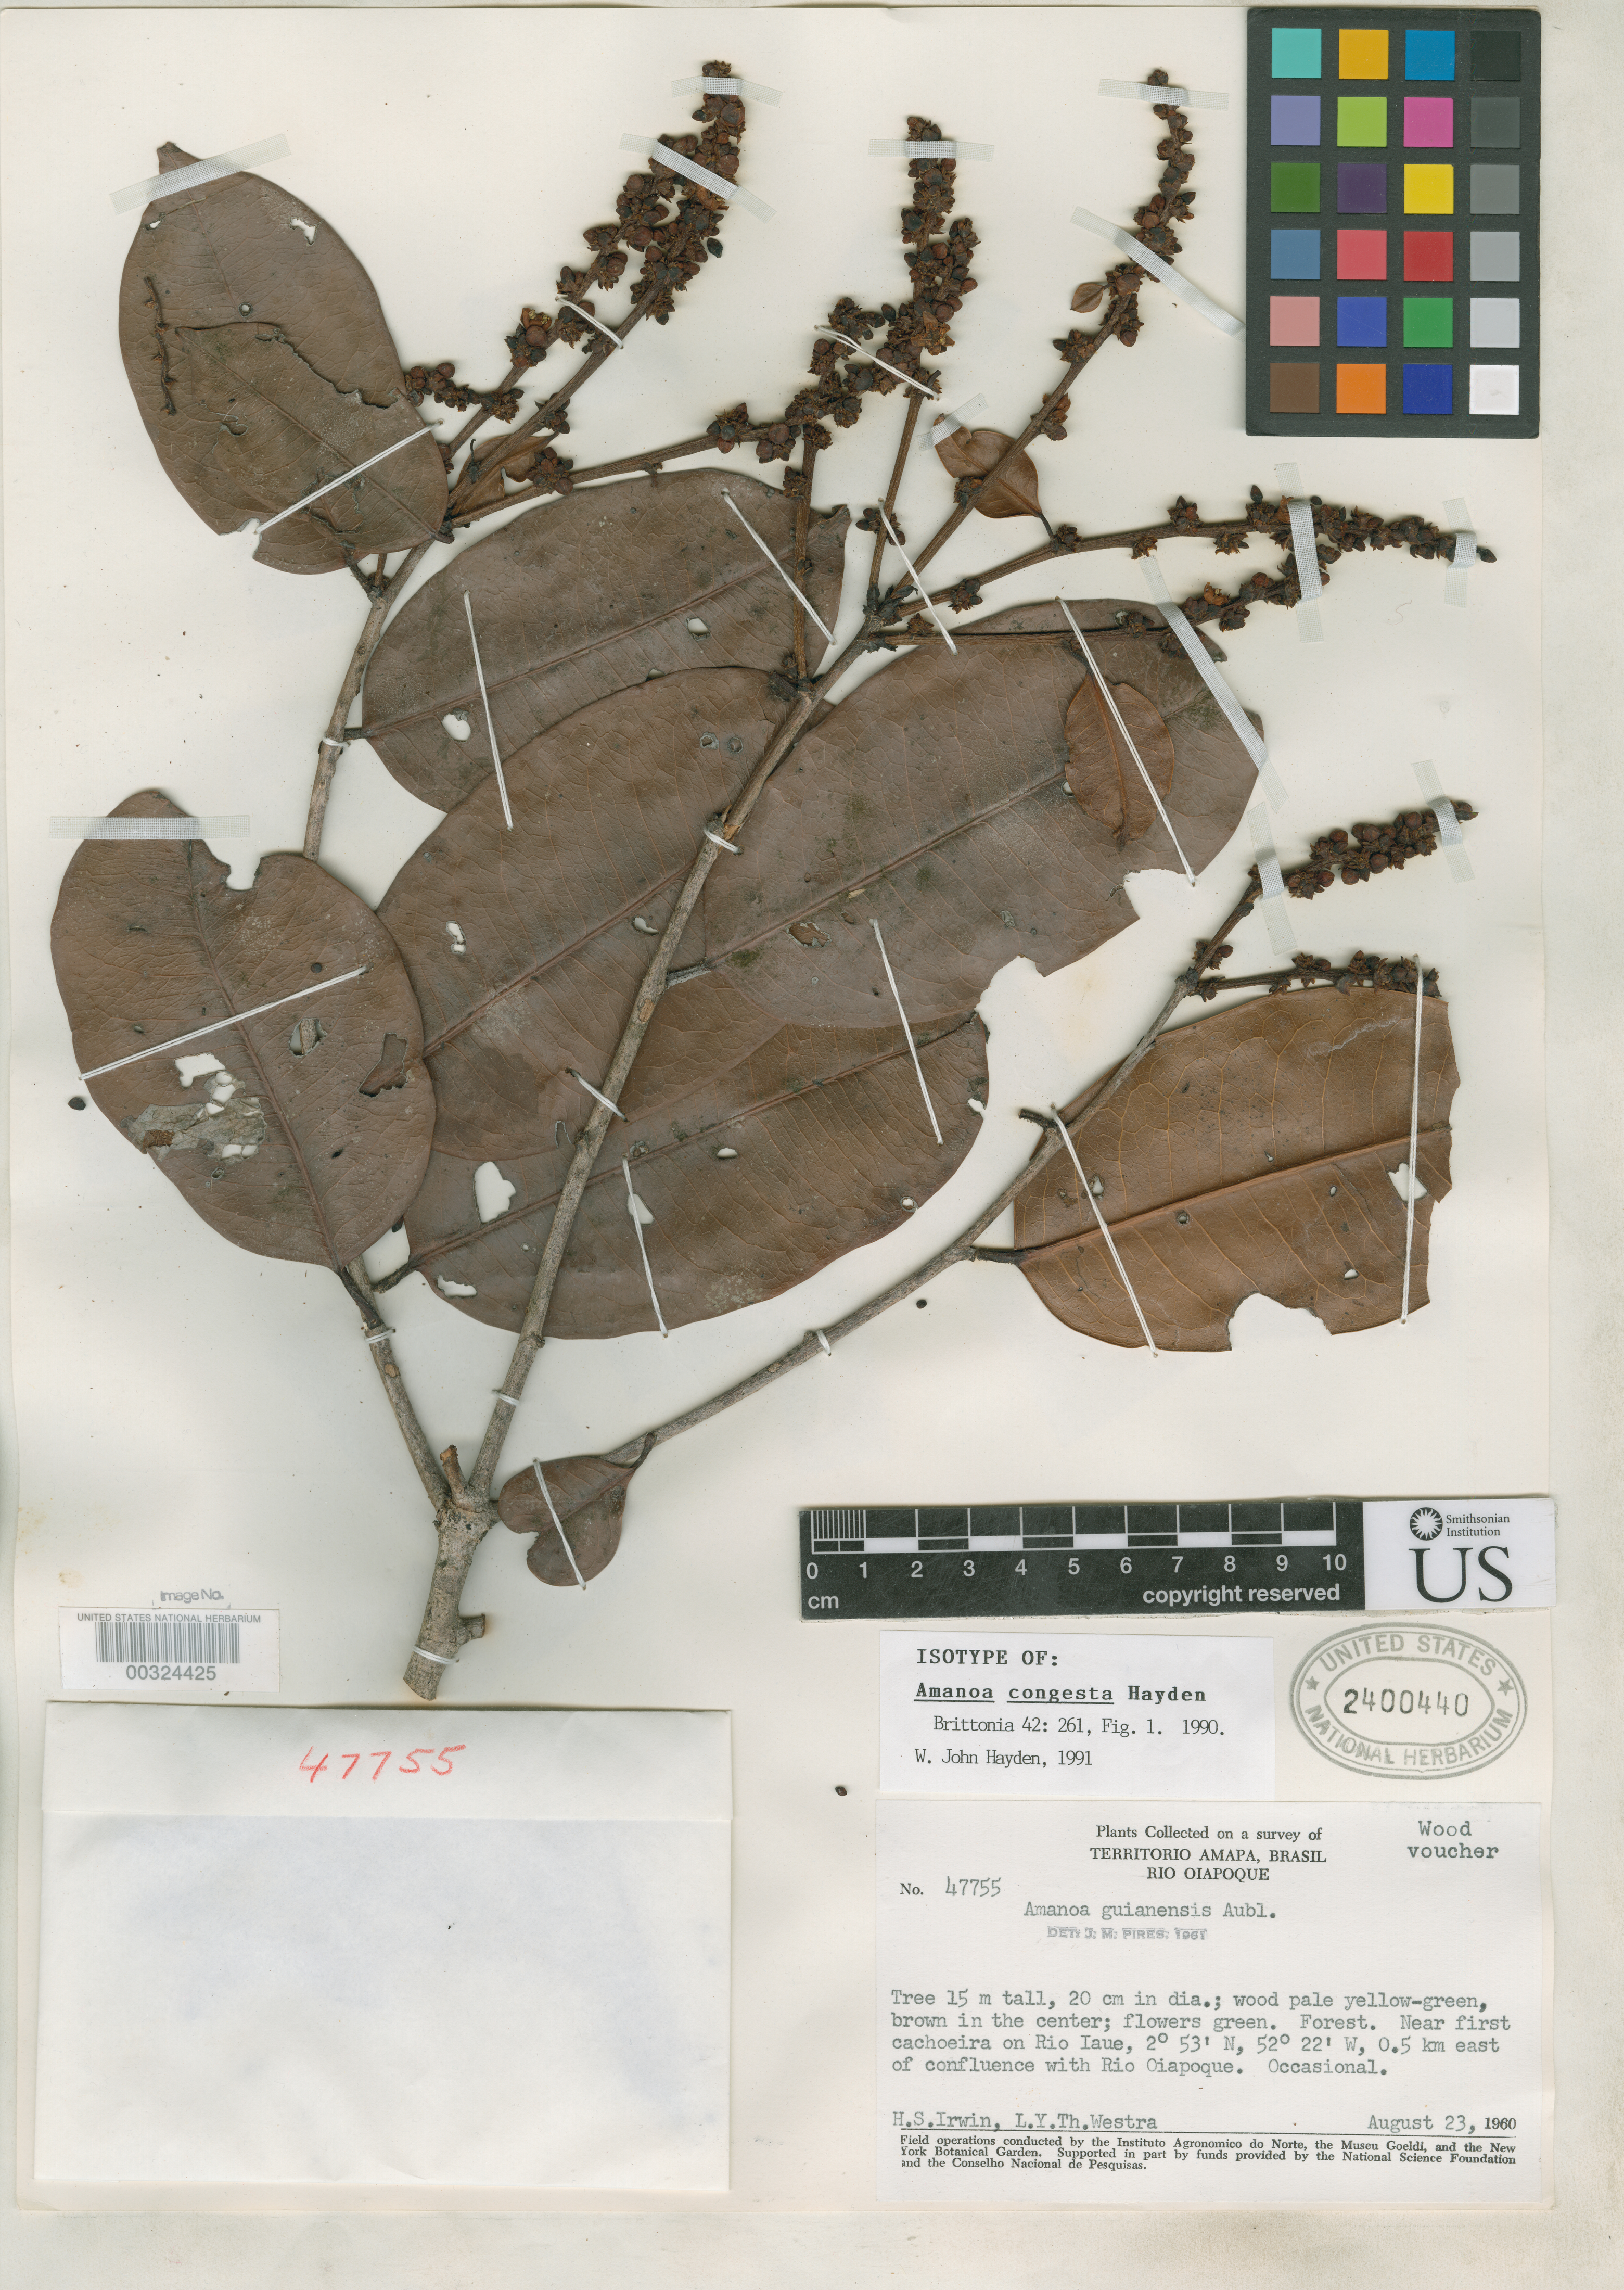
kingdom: Plantae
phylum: Tracheophyta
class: Magnoliopsida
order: Malpighiales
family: Phyllanthaceae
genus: Amanoa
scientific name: Amanoa congesta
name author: W.J. Hayden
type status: Isotype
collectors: H. Irwin & L. Y. T. Westra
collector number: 47755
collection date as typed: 23 Aug 1960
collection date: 1960-08-23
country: Brazil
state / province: Amapá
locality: Near first Cachoeira on Rio Iaue, 0.5 km E of confluence with Rio Oiapoque.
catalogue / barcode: US 2400440